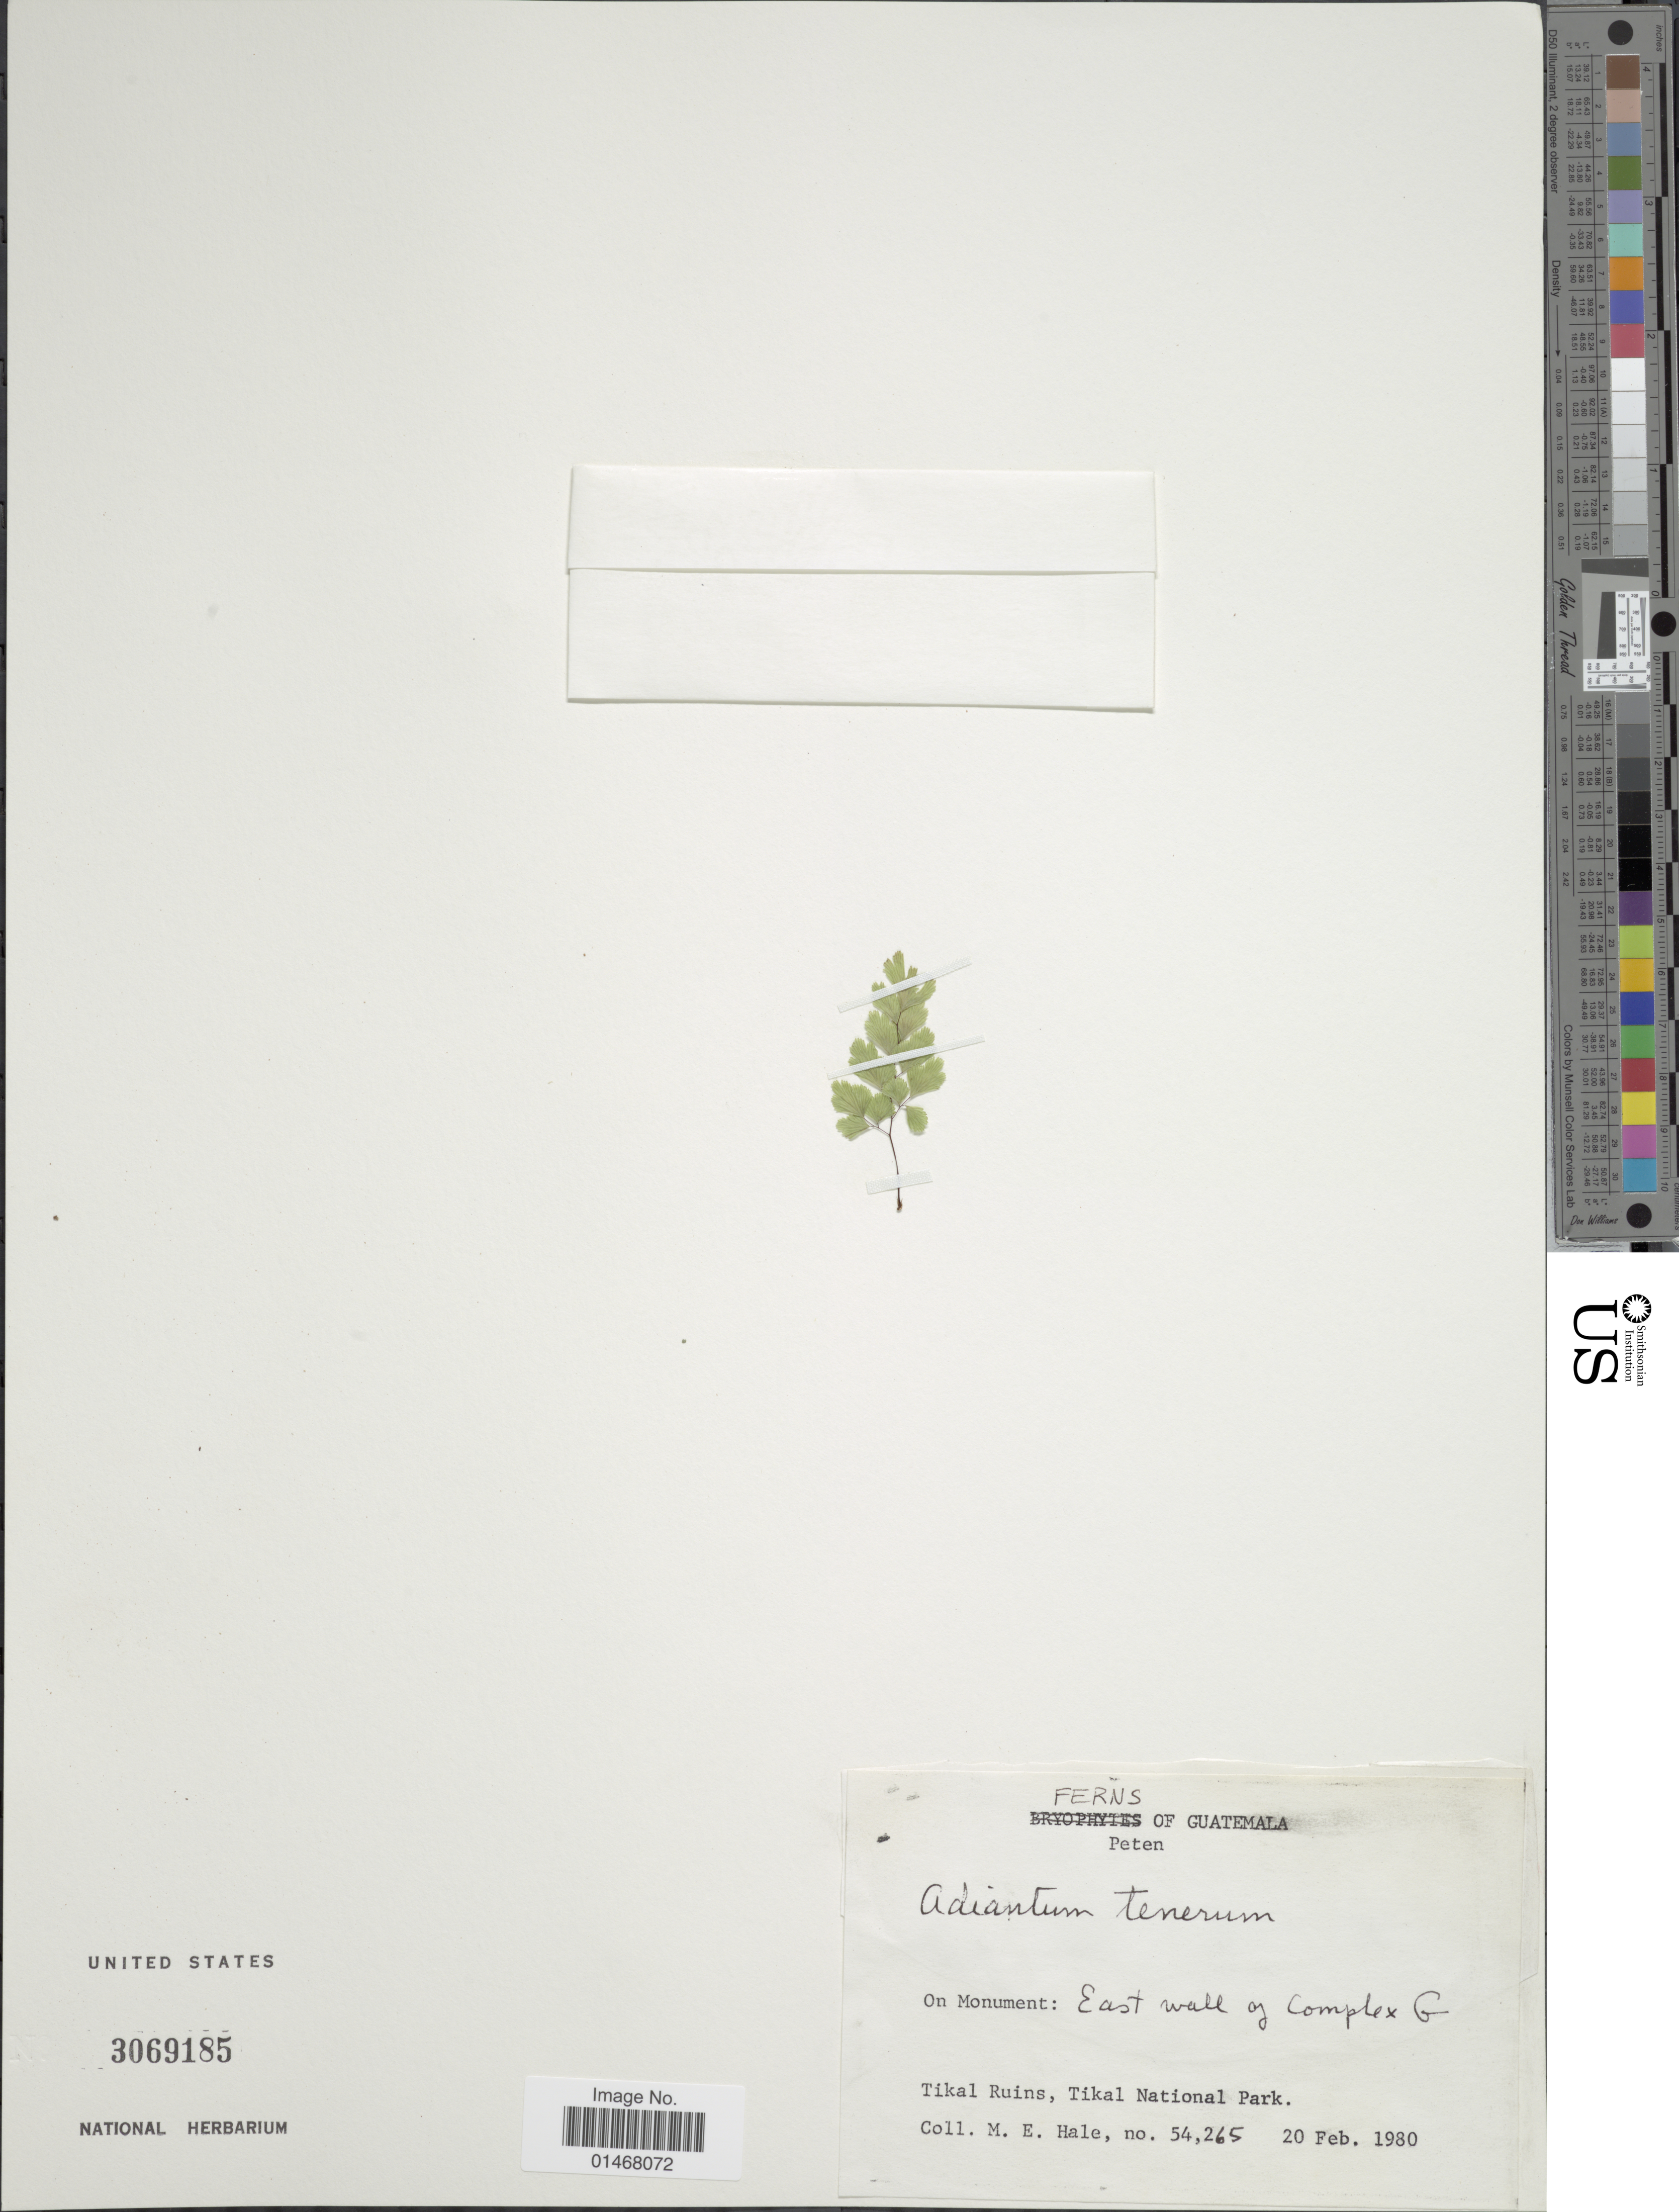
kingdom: Plantae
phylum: Tracheophyta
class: Polypodiopsida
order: Polypodiales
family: Pteridaceae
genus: Adiantum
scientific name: Adiantum tenerum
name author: Sw.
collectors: M. Hale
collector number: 54265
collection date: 1980-02-20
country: Guatemala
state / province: El Petén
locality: On Monument: East wall of Complex g, Tikal Ruins, Tikal National Park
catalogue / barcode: US 3069185